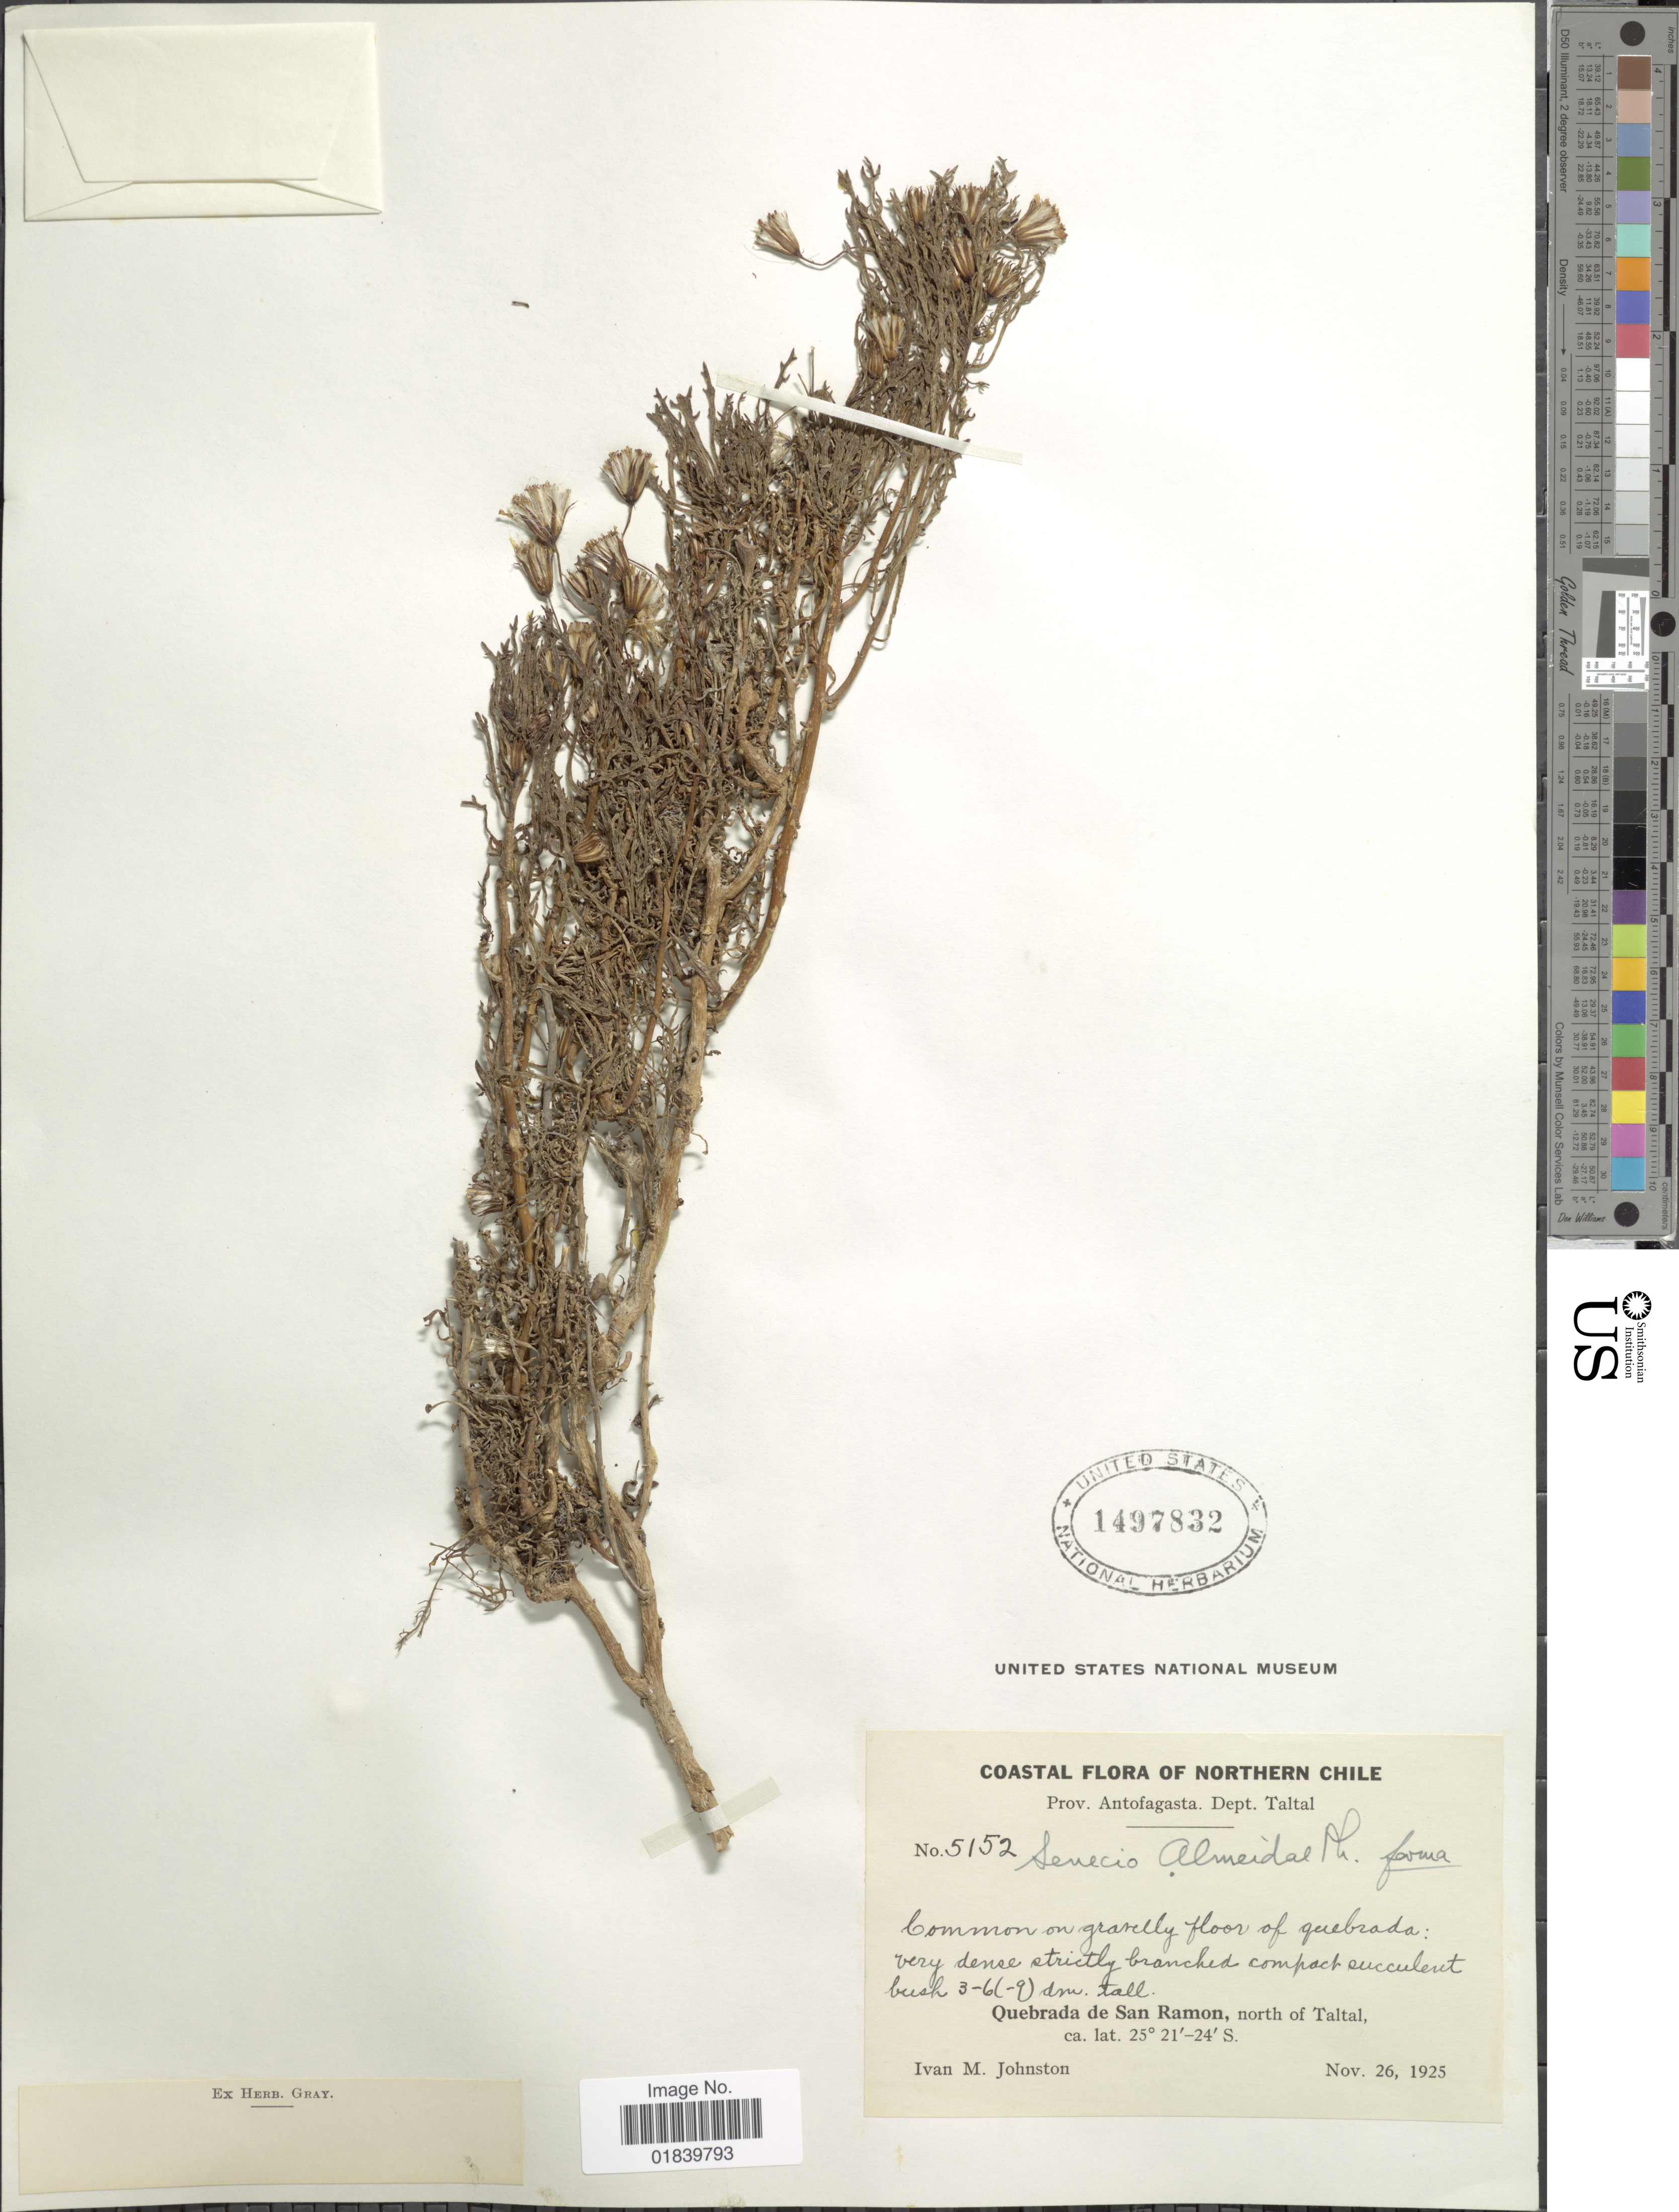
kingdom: Plantae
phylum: Tracheophyta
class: Magnoliopsida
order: Asterales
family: Asteraceae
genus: Senecio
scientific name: Senecio almeidae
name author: Phil.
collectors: I.M. Johnston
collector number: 5152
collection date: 1925-11-26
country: Chile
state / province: Antofagasta (II)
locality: Prov. Antofagasta, Dept. Taltal. Quebrada de San Ramon, north of Taltal.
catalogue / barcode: US 1497832